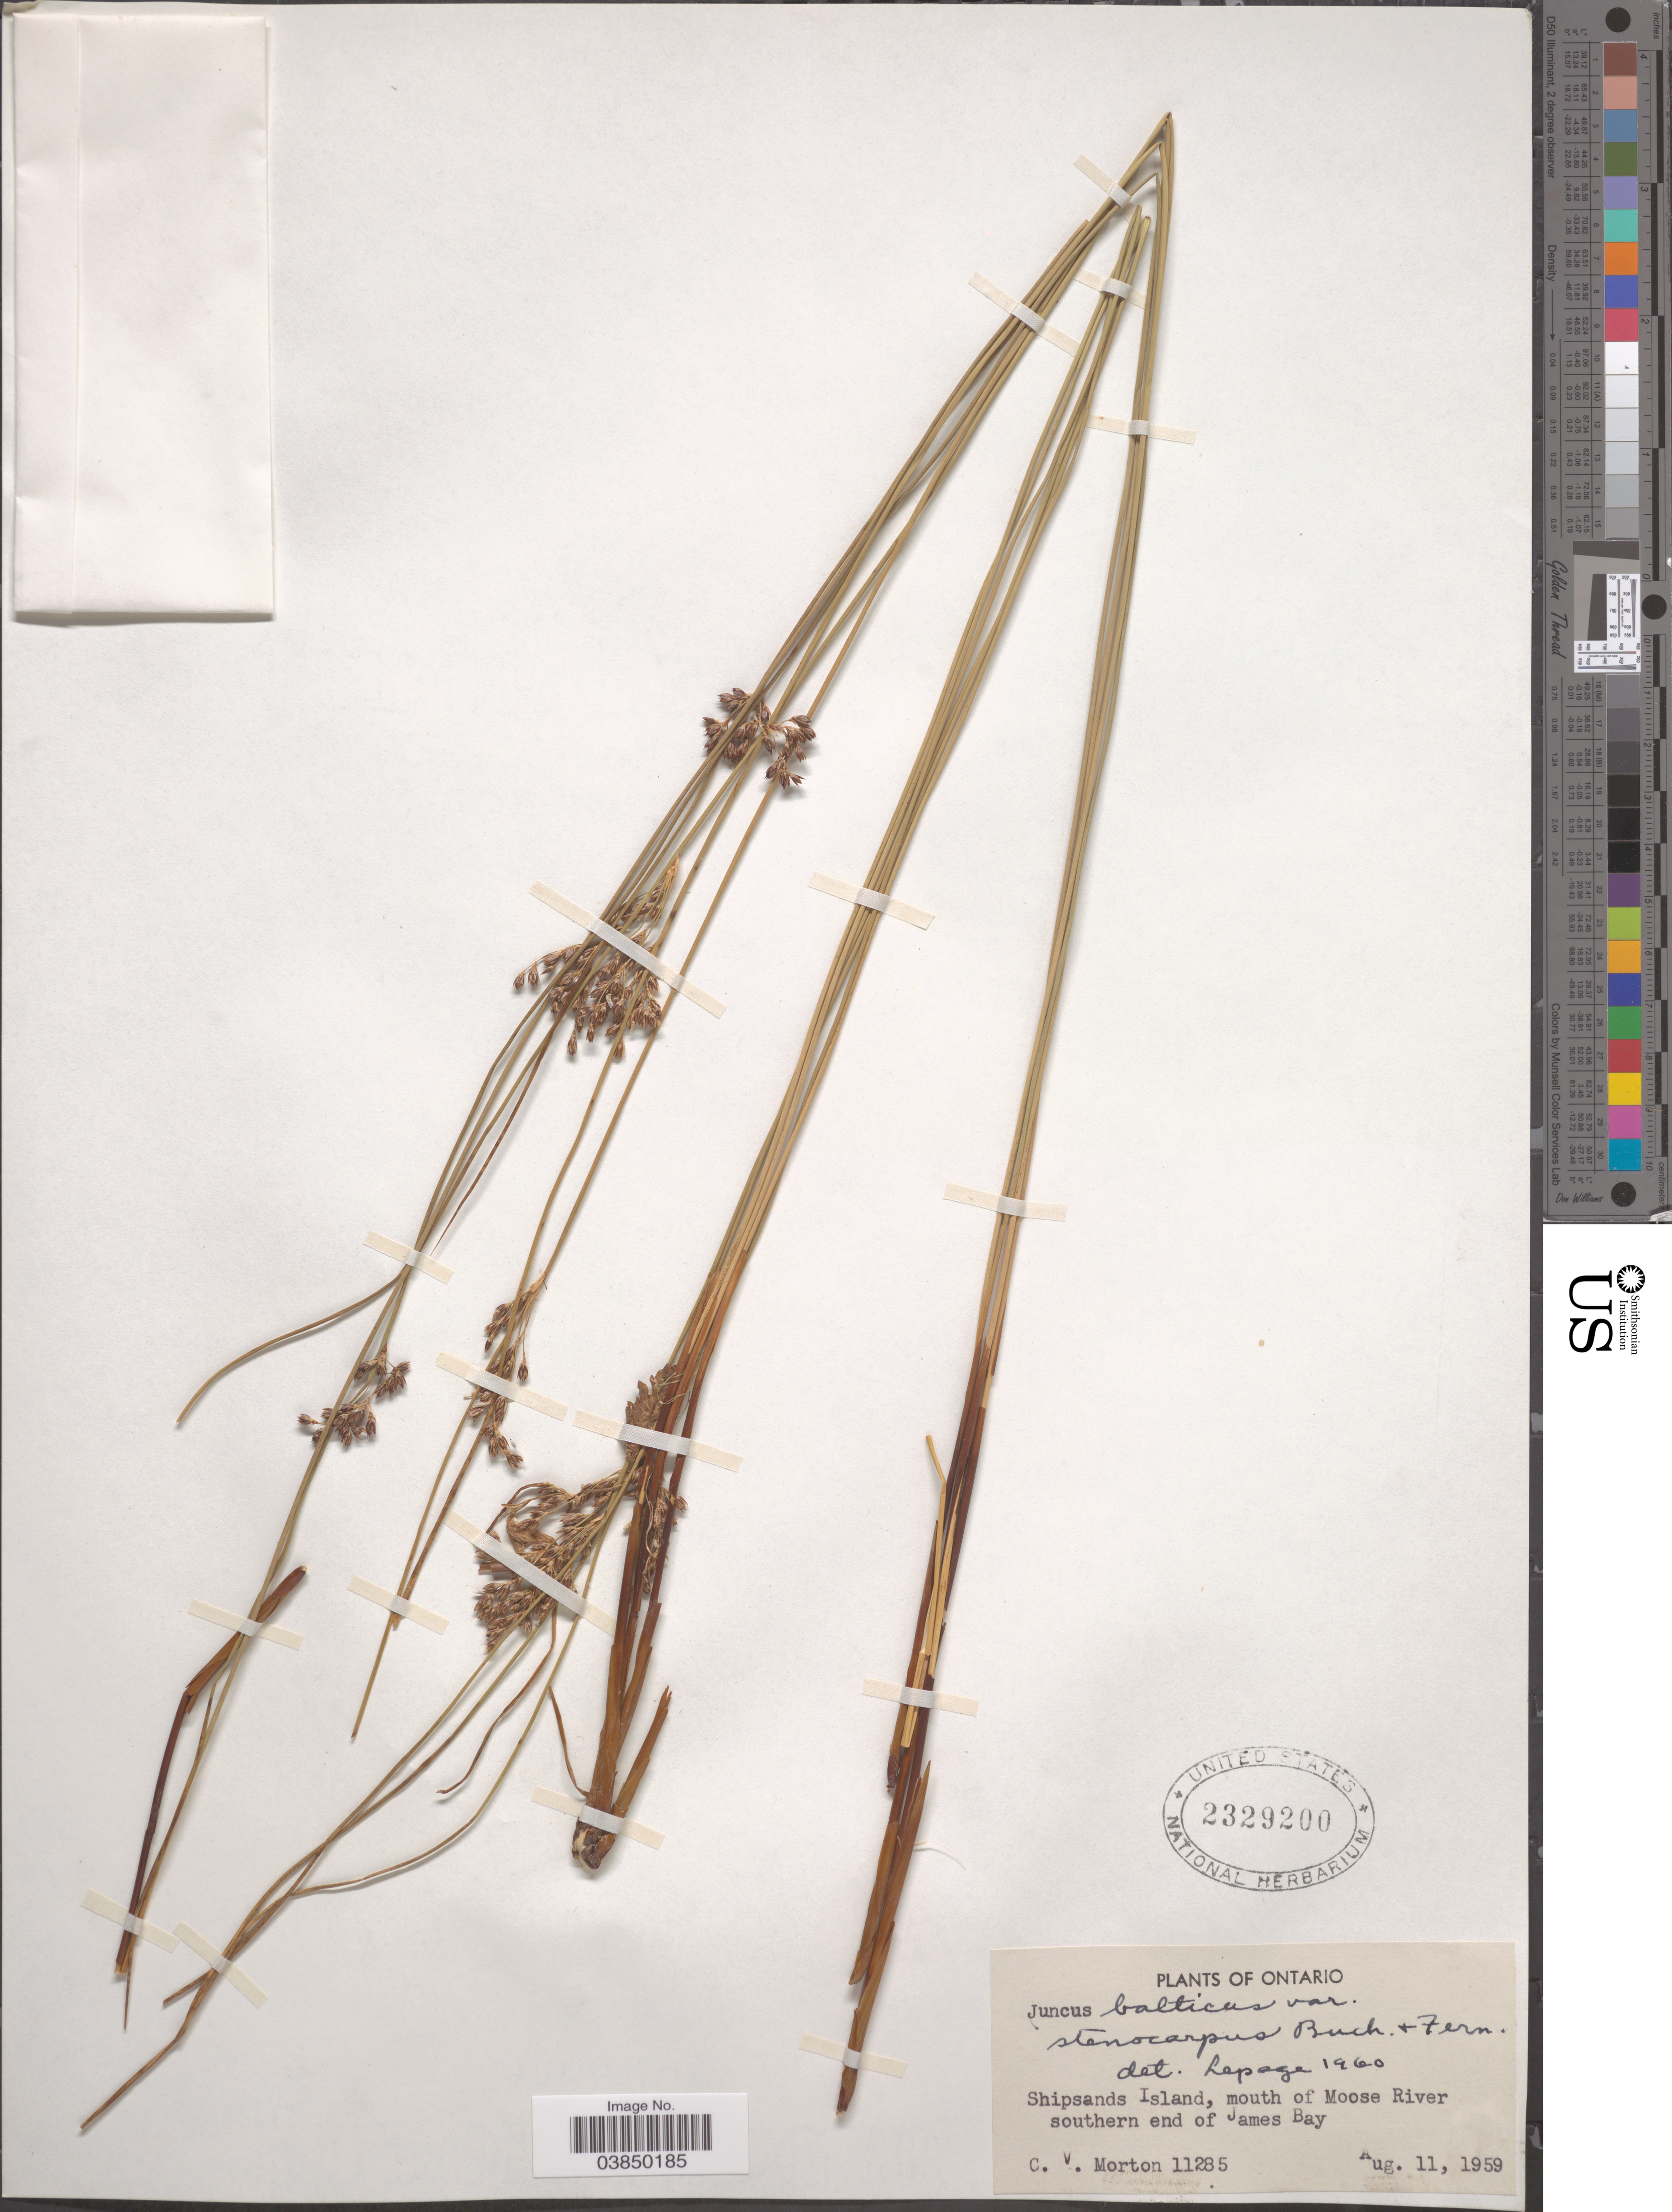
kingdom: Plantae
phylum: Tracheophyta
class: Liliopsida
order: Poales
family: Juncaceae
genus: Juncus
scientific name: Juncus balticus var. stenocarpus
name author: Fernald & Buchenau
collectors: C. V. Morton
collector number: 11285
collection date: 1959-08-11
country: Canada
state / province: Ontario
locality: Shipsands Island, mouth of Moose River, southern end of James Bay.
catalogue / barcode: US 2329200